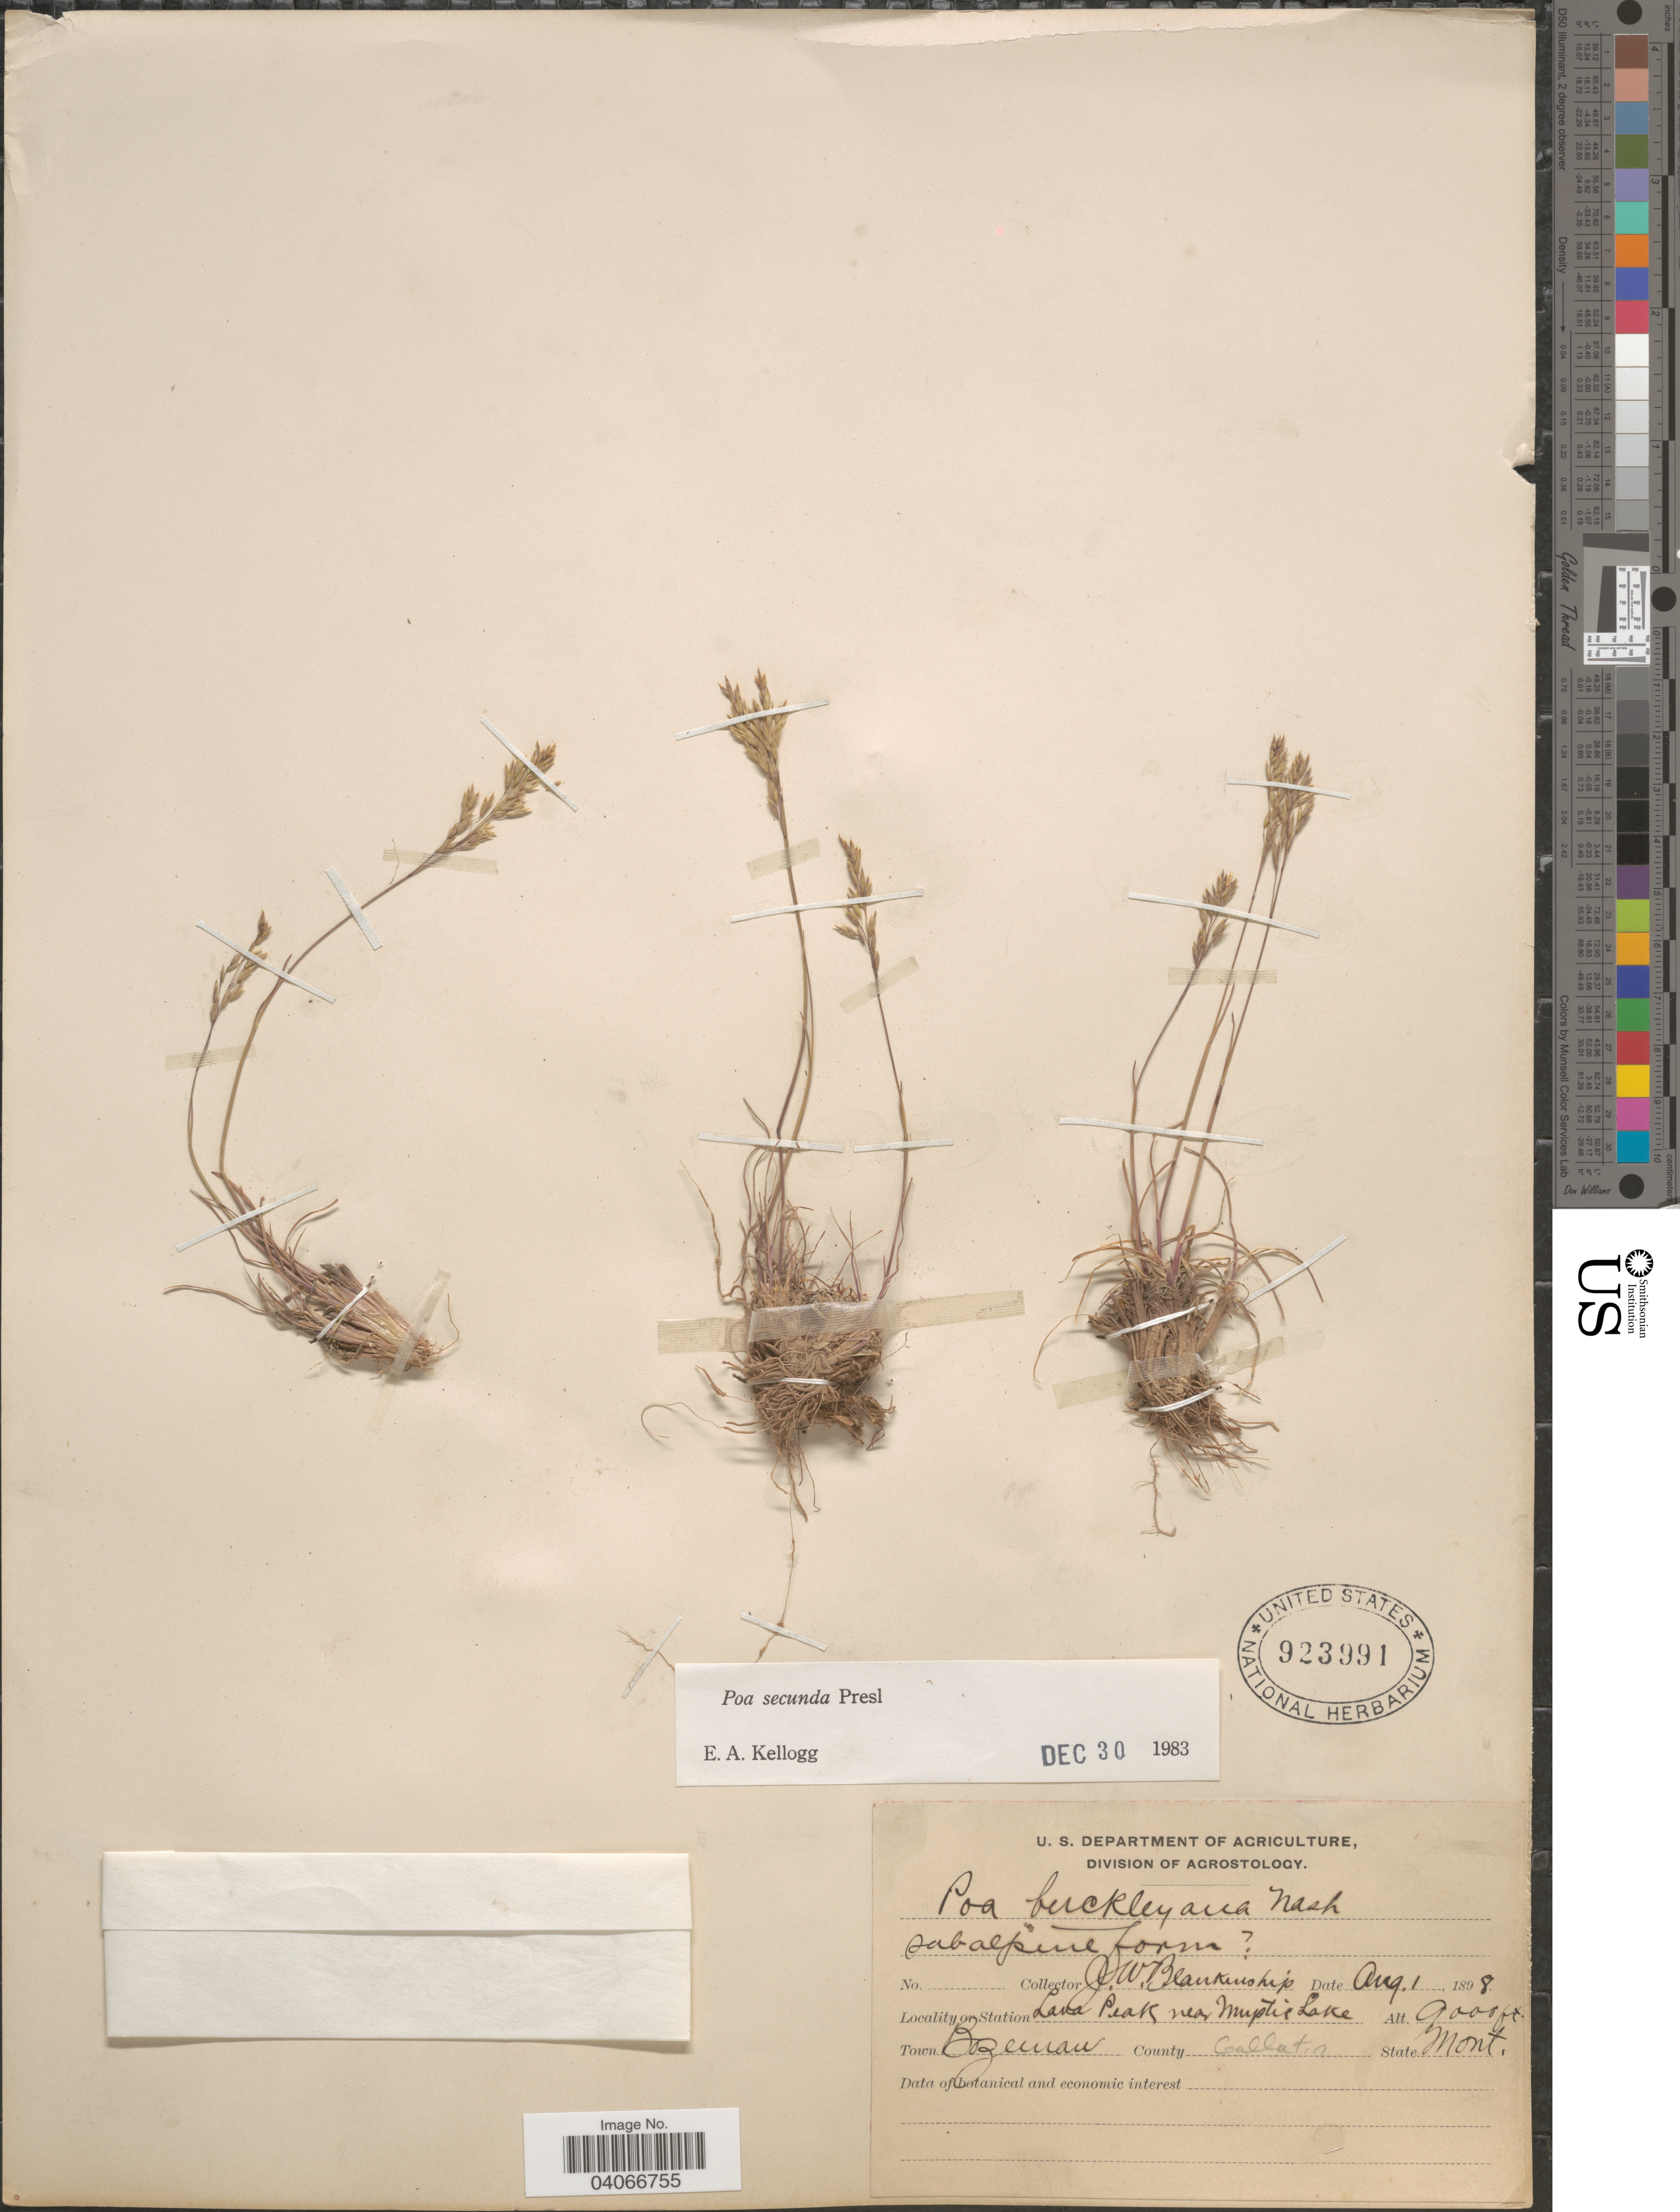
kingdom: Plantae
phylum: Tracheophyta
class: Liliopsida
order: Poales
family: Poaceae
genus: Poa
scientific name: Poa secunda subsp. secunda var. scabrella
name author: (Thurb.) Soreng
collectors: J. W. Blankinship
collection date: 1898-08-01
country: United States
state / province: Montana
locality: Lava Peak near Muptic Lake. Town Bozeman. County Gallatin.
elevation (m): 2743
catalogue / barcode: US 923991